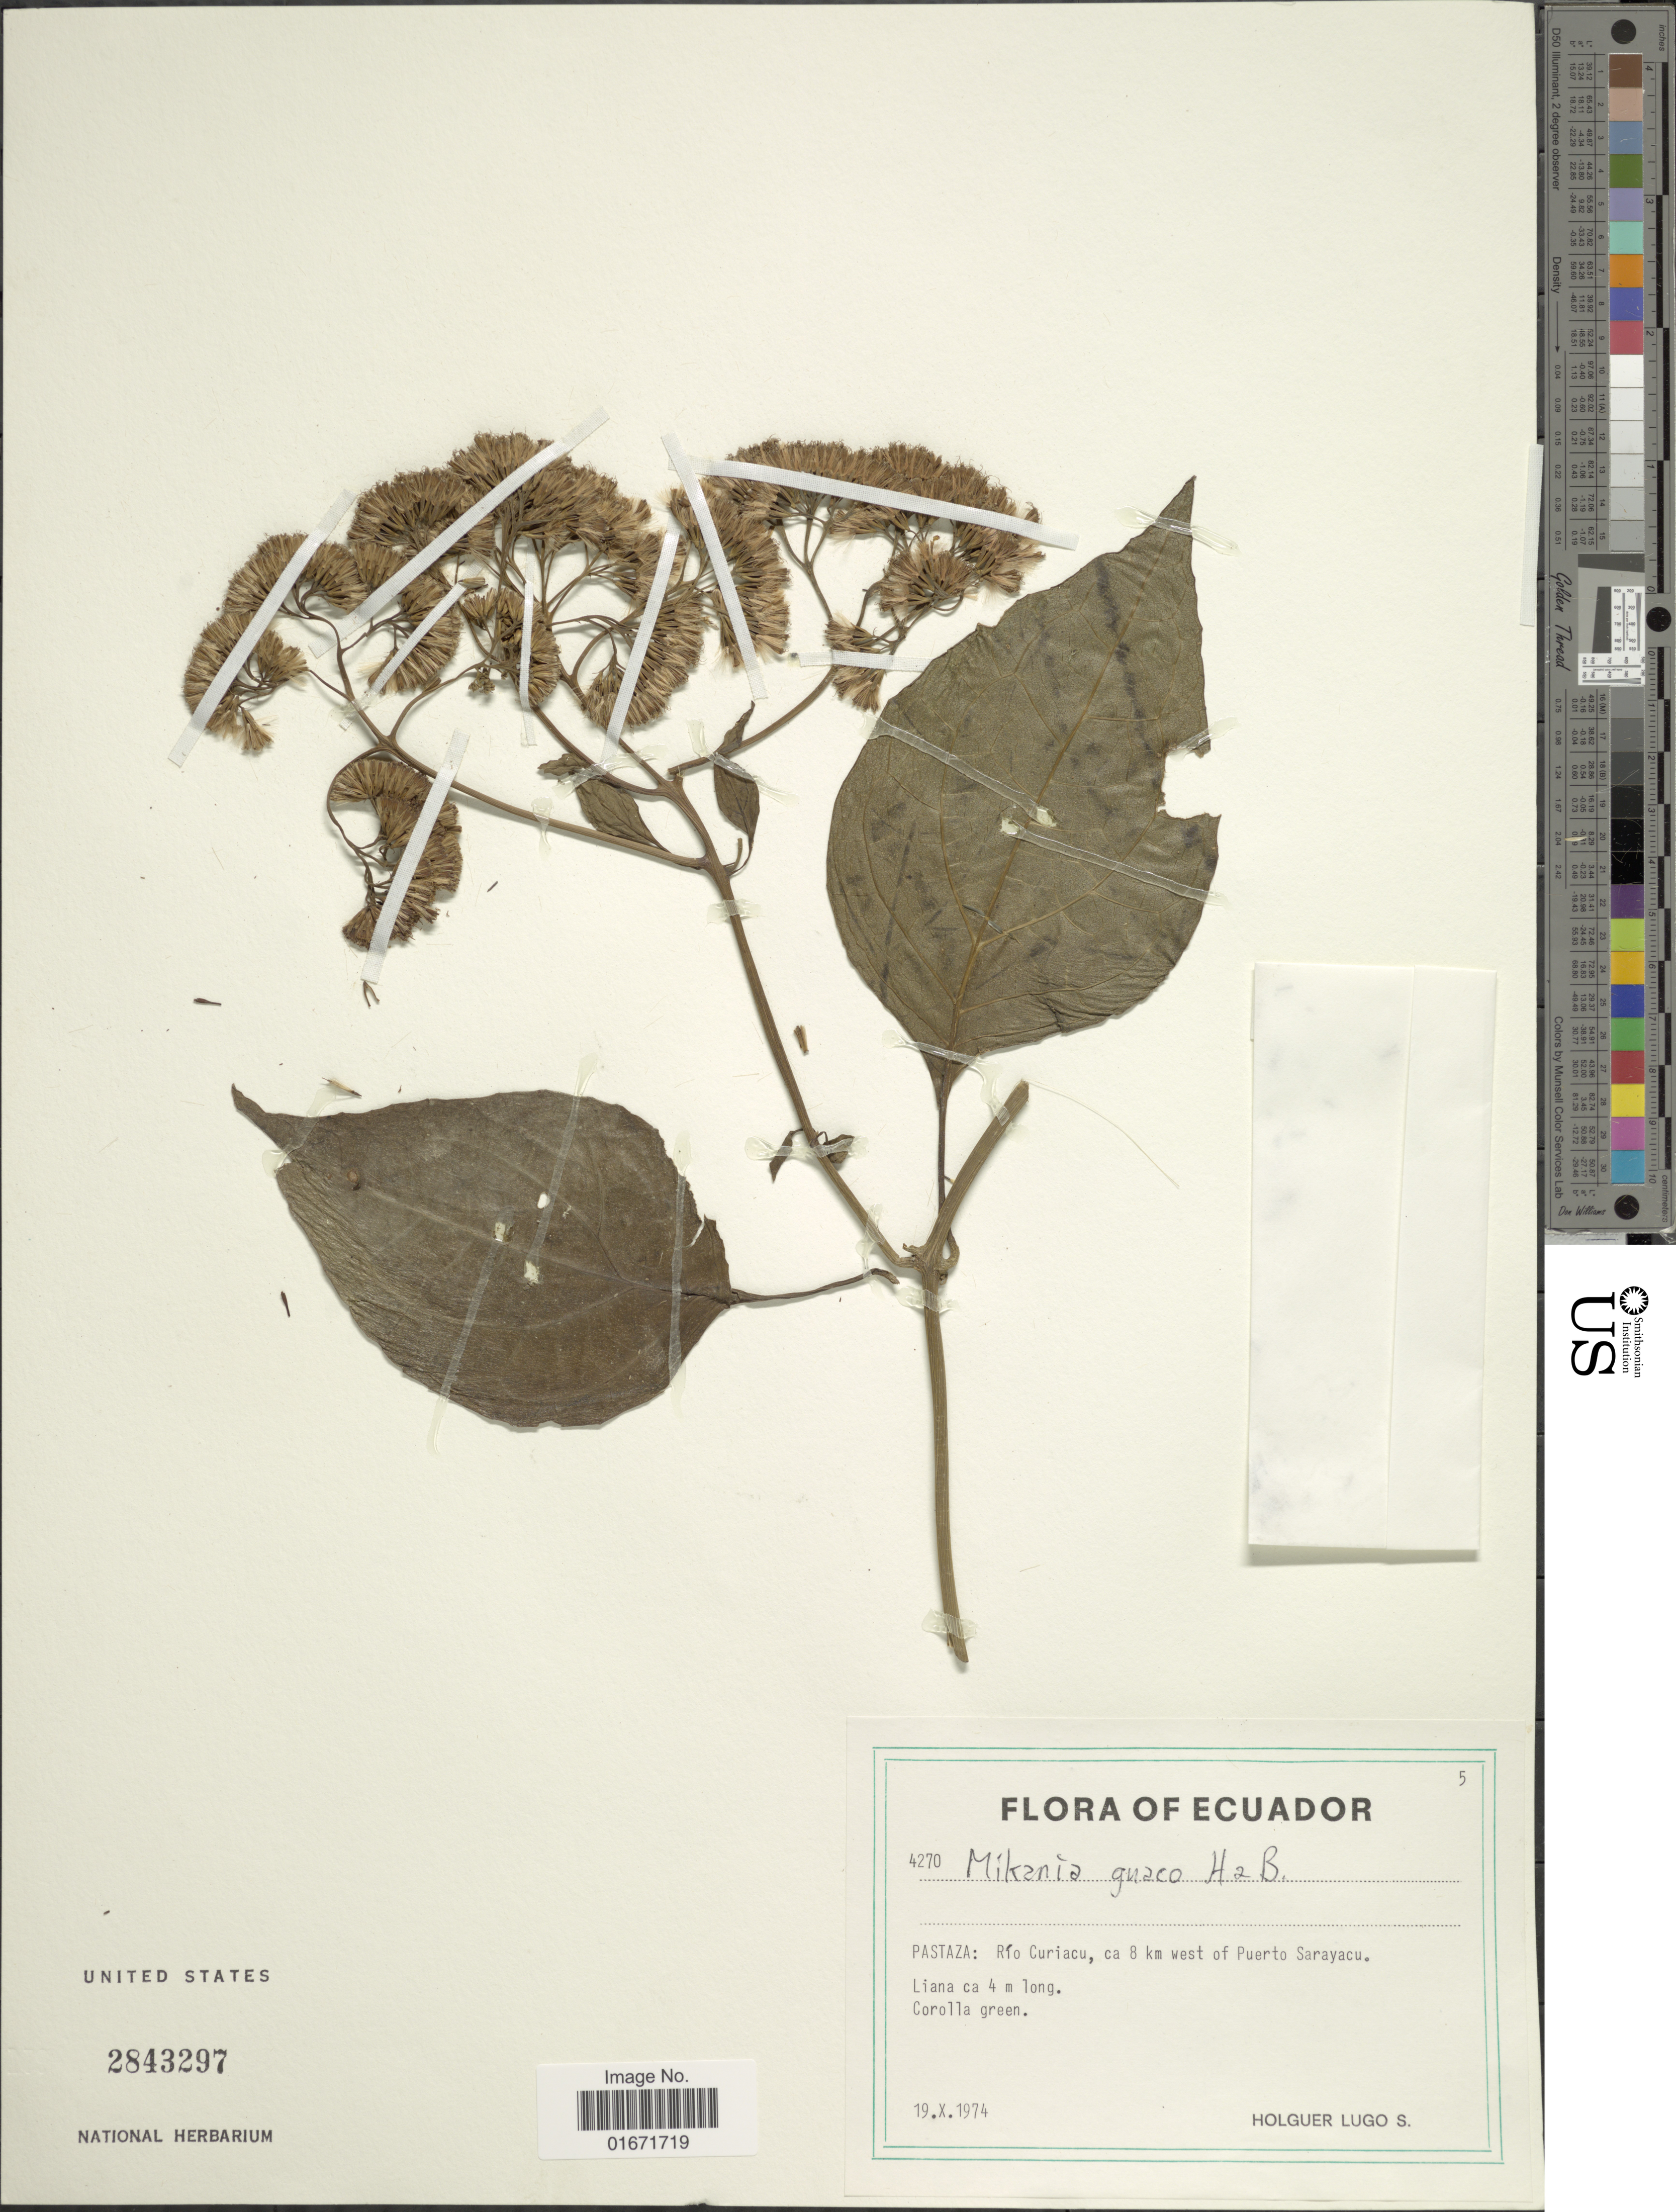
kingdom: Plantae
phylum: Tracheophyta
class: Magnoliopsida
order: Asterales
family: Asteraceae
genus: Mikania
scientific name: Mikania guaco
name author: Humb. & Bonpl.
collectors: H. Lugo S.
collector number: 4270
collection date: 1974-10-19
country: Ecuador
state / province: Pastaza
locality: Pastaza: Río Curiacu, ca 8 km west of Puerto Sarayacu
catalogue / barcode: US 2843297